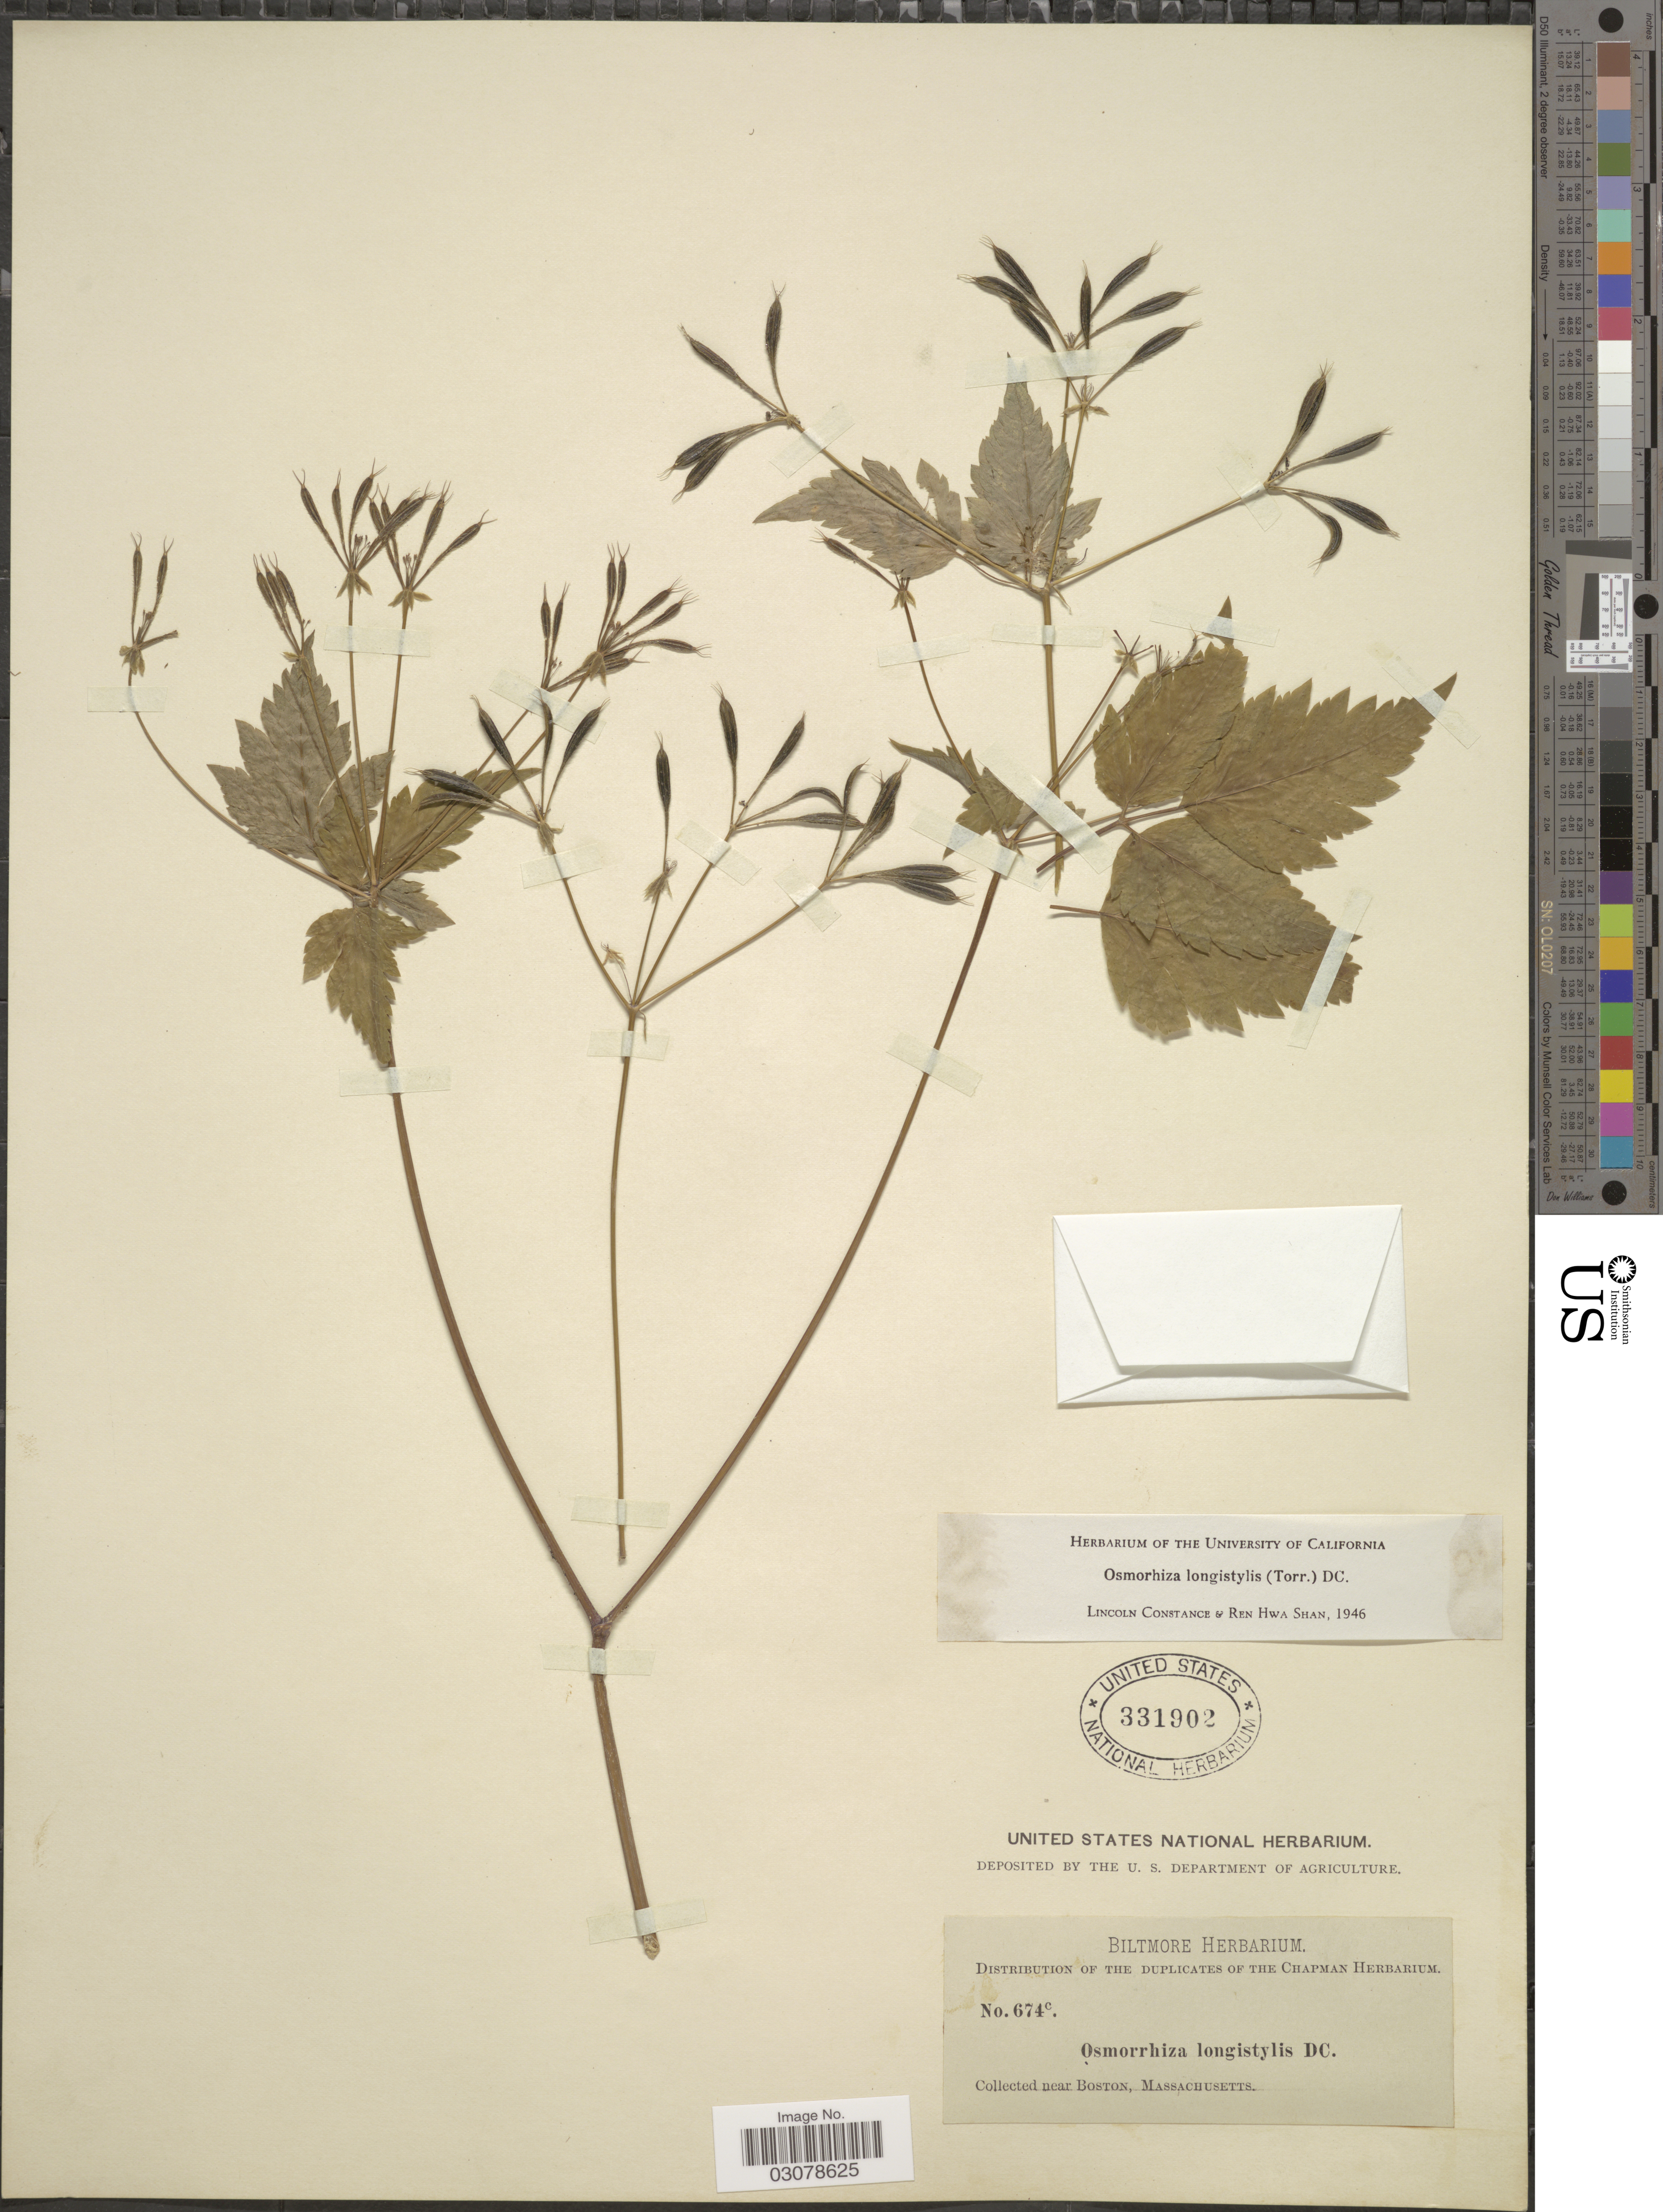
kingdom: Plantae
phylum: Tracheophyta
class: Magnoliopsida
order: Apiales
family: Apiaceae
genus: Osmorhiza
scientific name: Osmorhiza longistylis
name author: (Torr.) DC.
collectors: ex herb. Biltmore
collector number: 674c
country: United States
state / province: Massachusetts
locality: Collected near Boston.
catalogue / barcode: US 331902